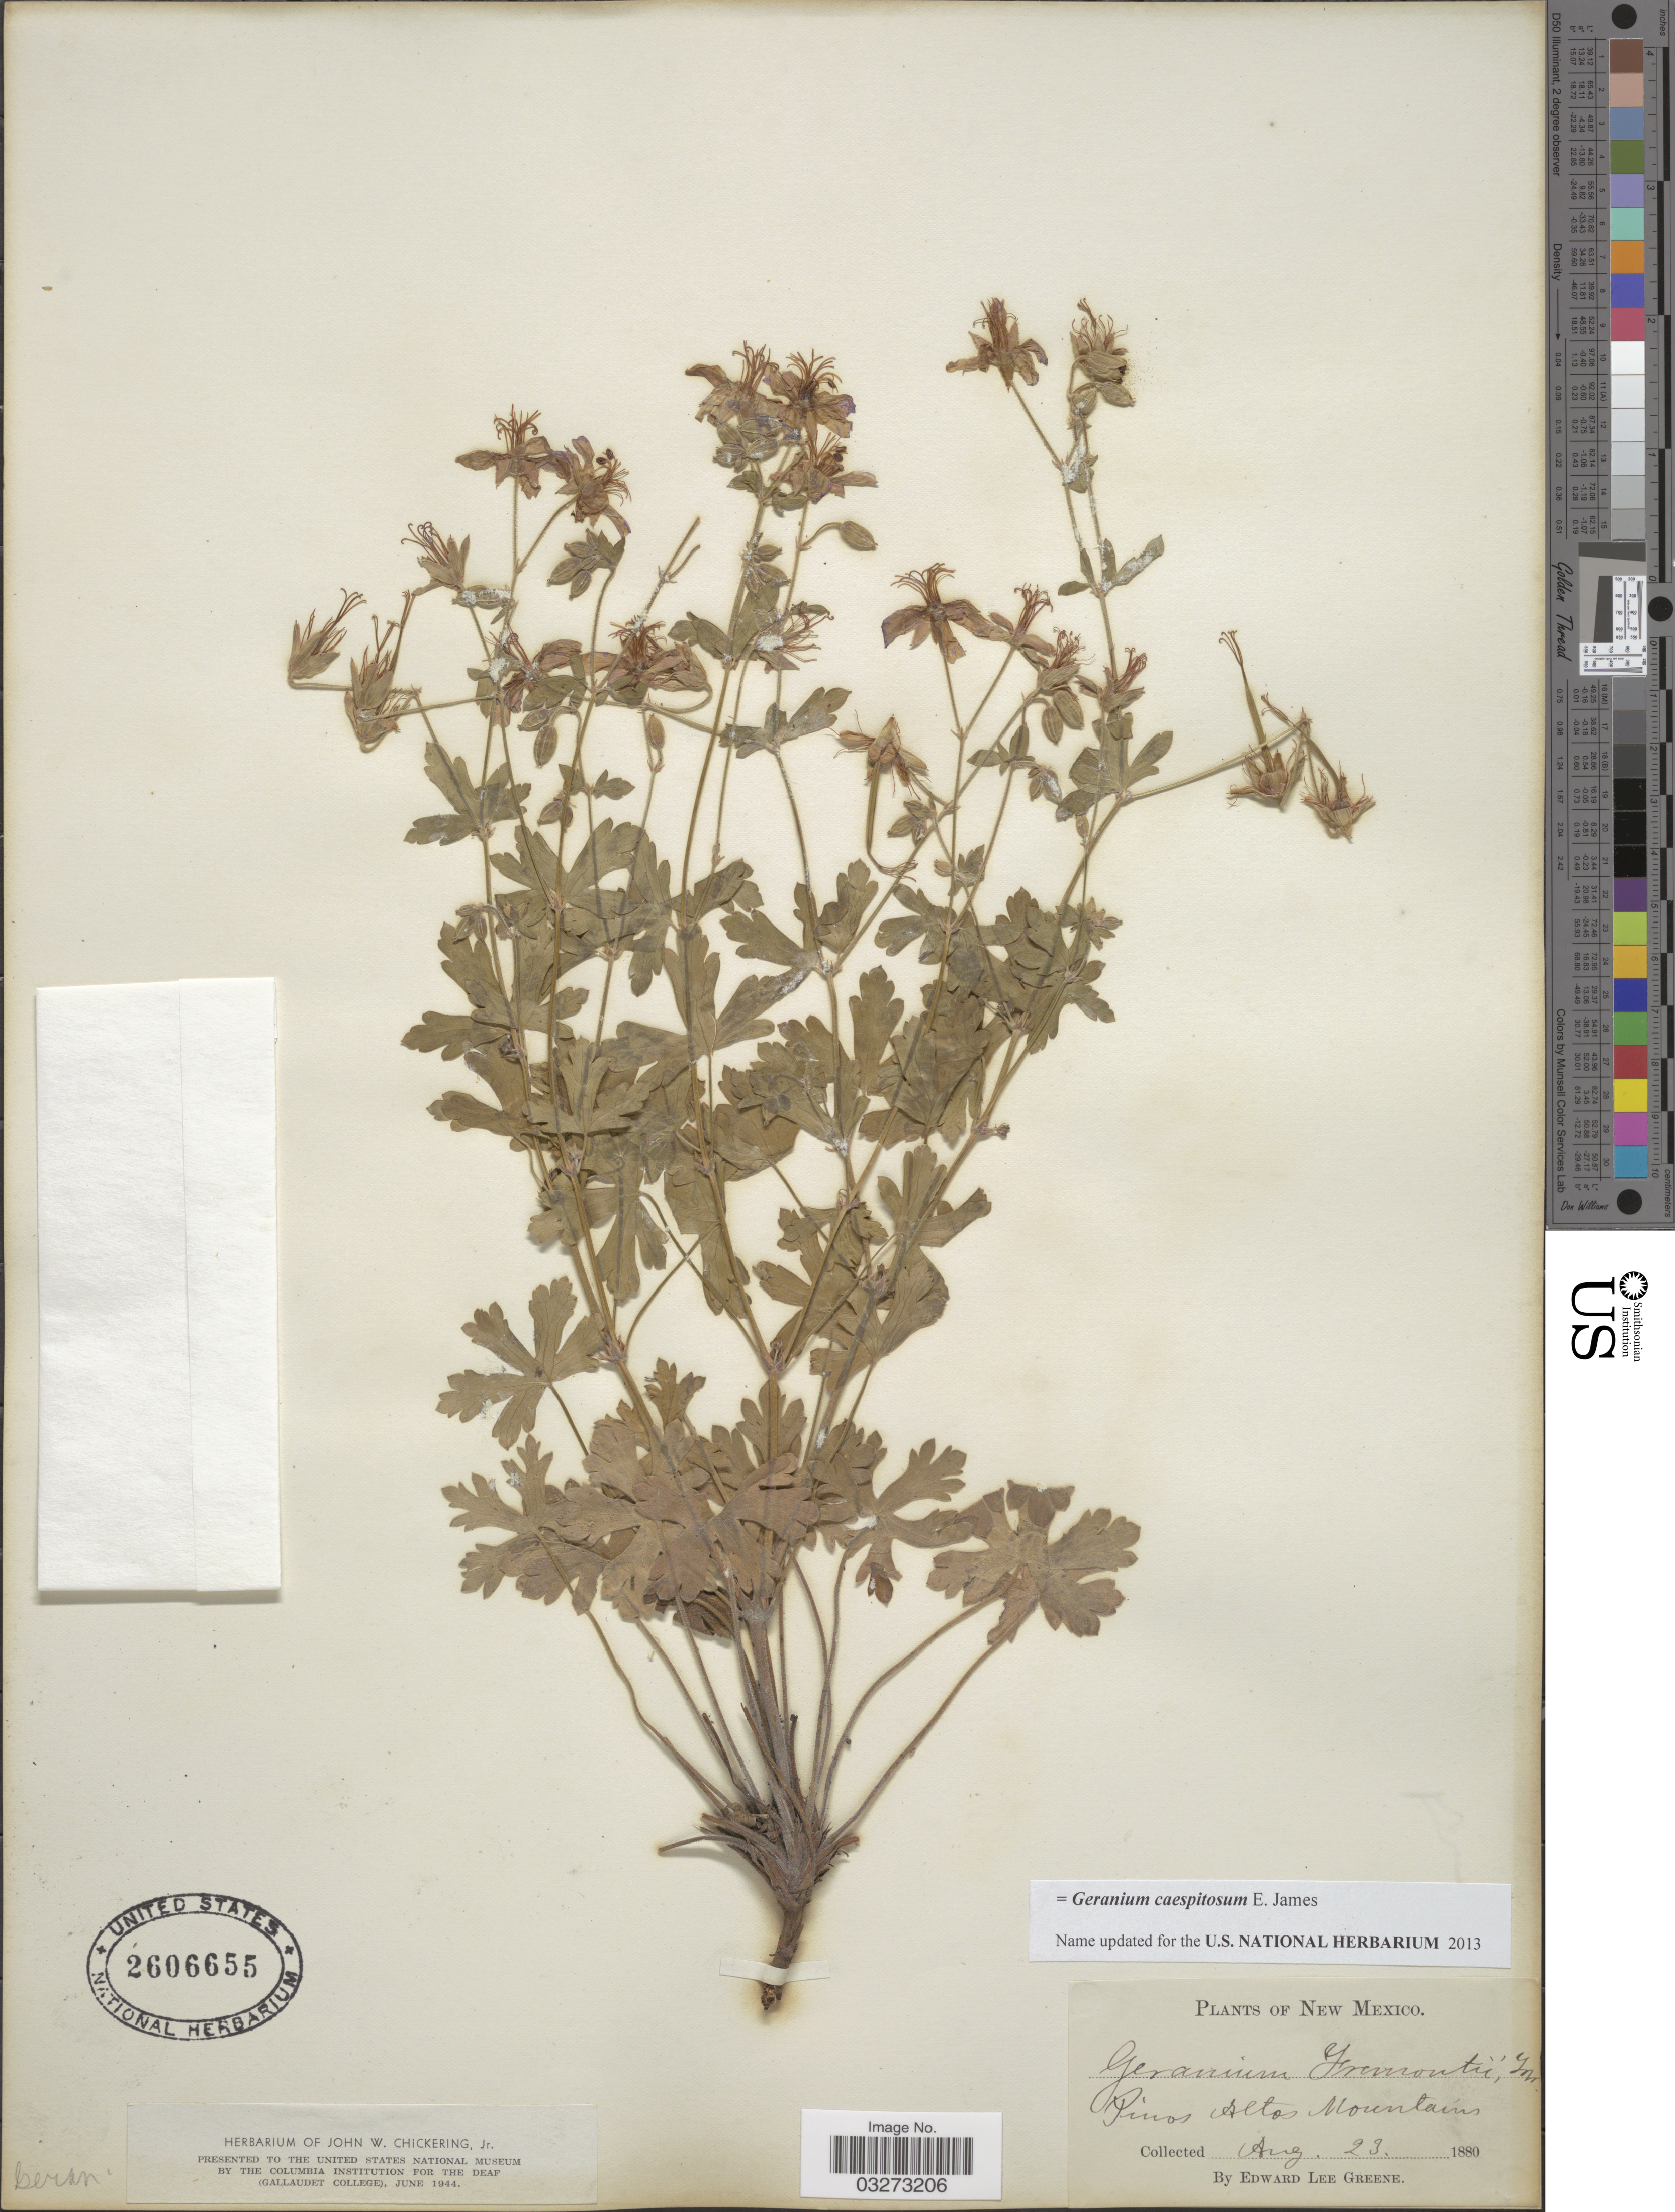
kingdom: Plantae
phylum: Tracheophyta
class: Magnoliopsida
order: Geraniales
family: Geraniaceae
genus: Geranium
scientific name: Geranium caespitosum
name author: E. James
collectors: E. L. Greene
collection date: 1880-08-23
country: United States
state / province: New Mexico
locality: Pinos Altos Mountains.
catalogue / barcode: US 2606655